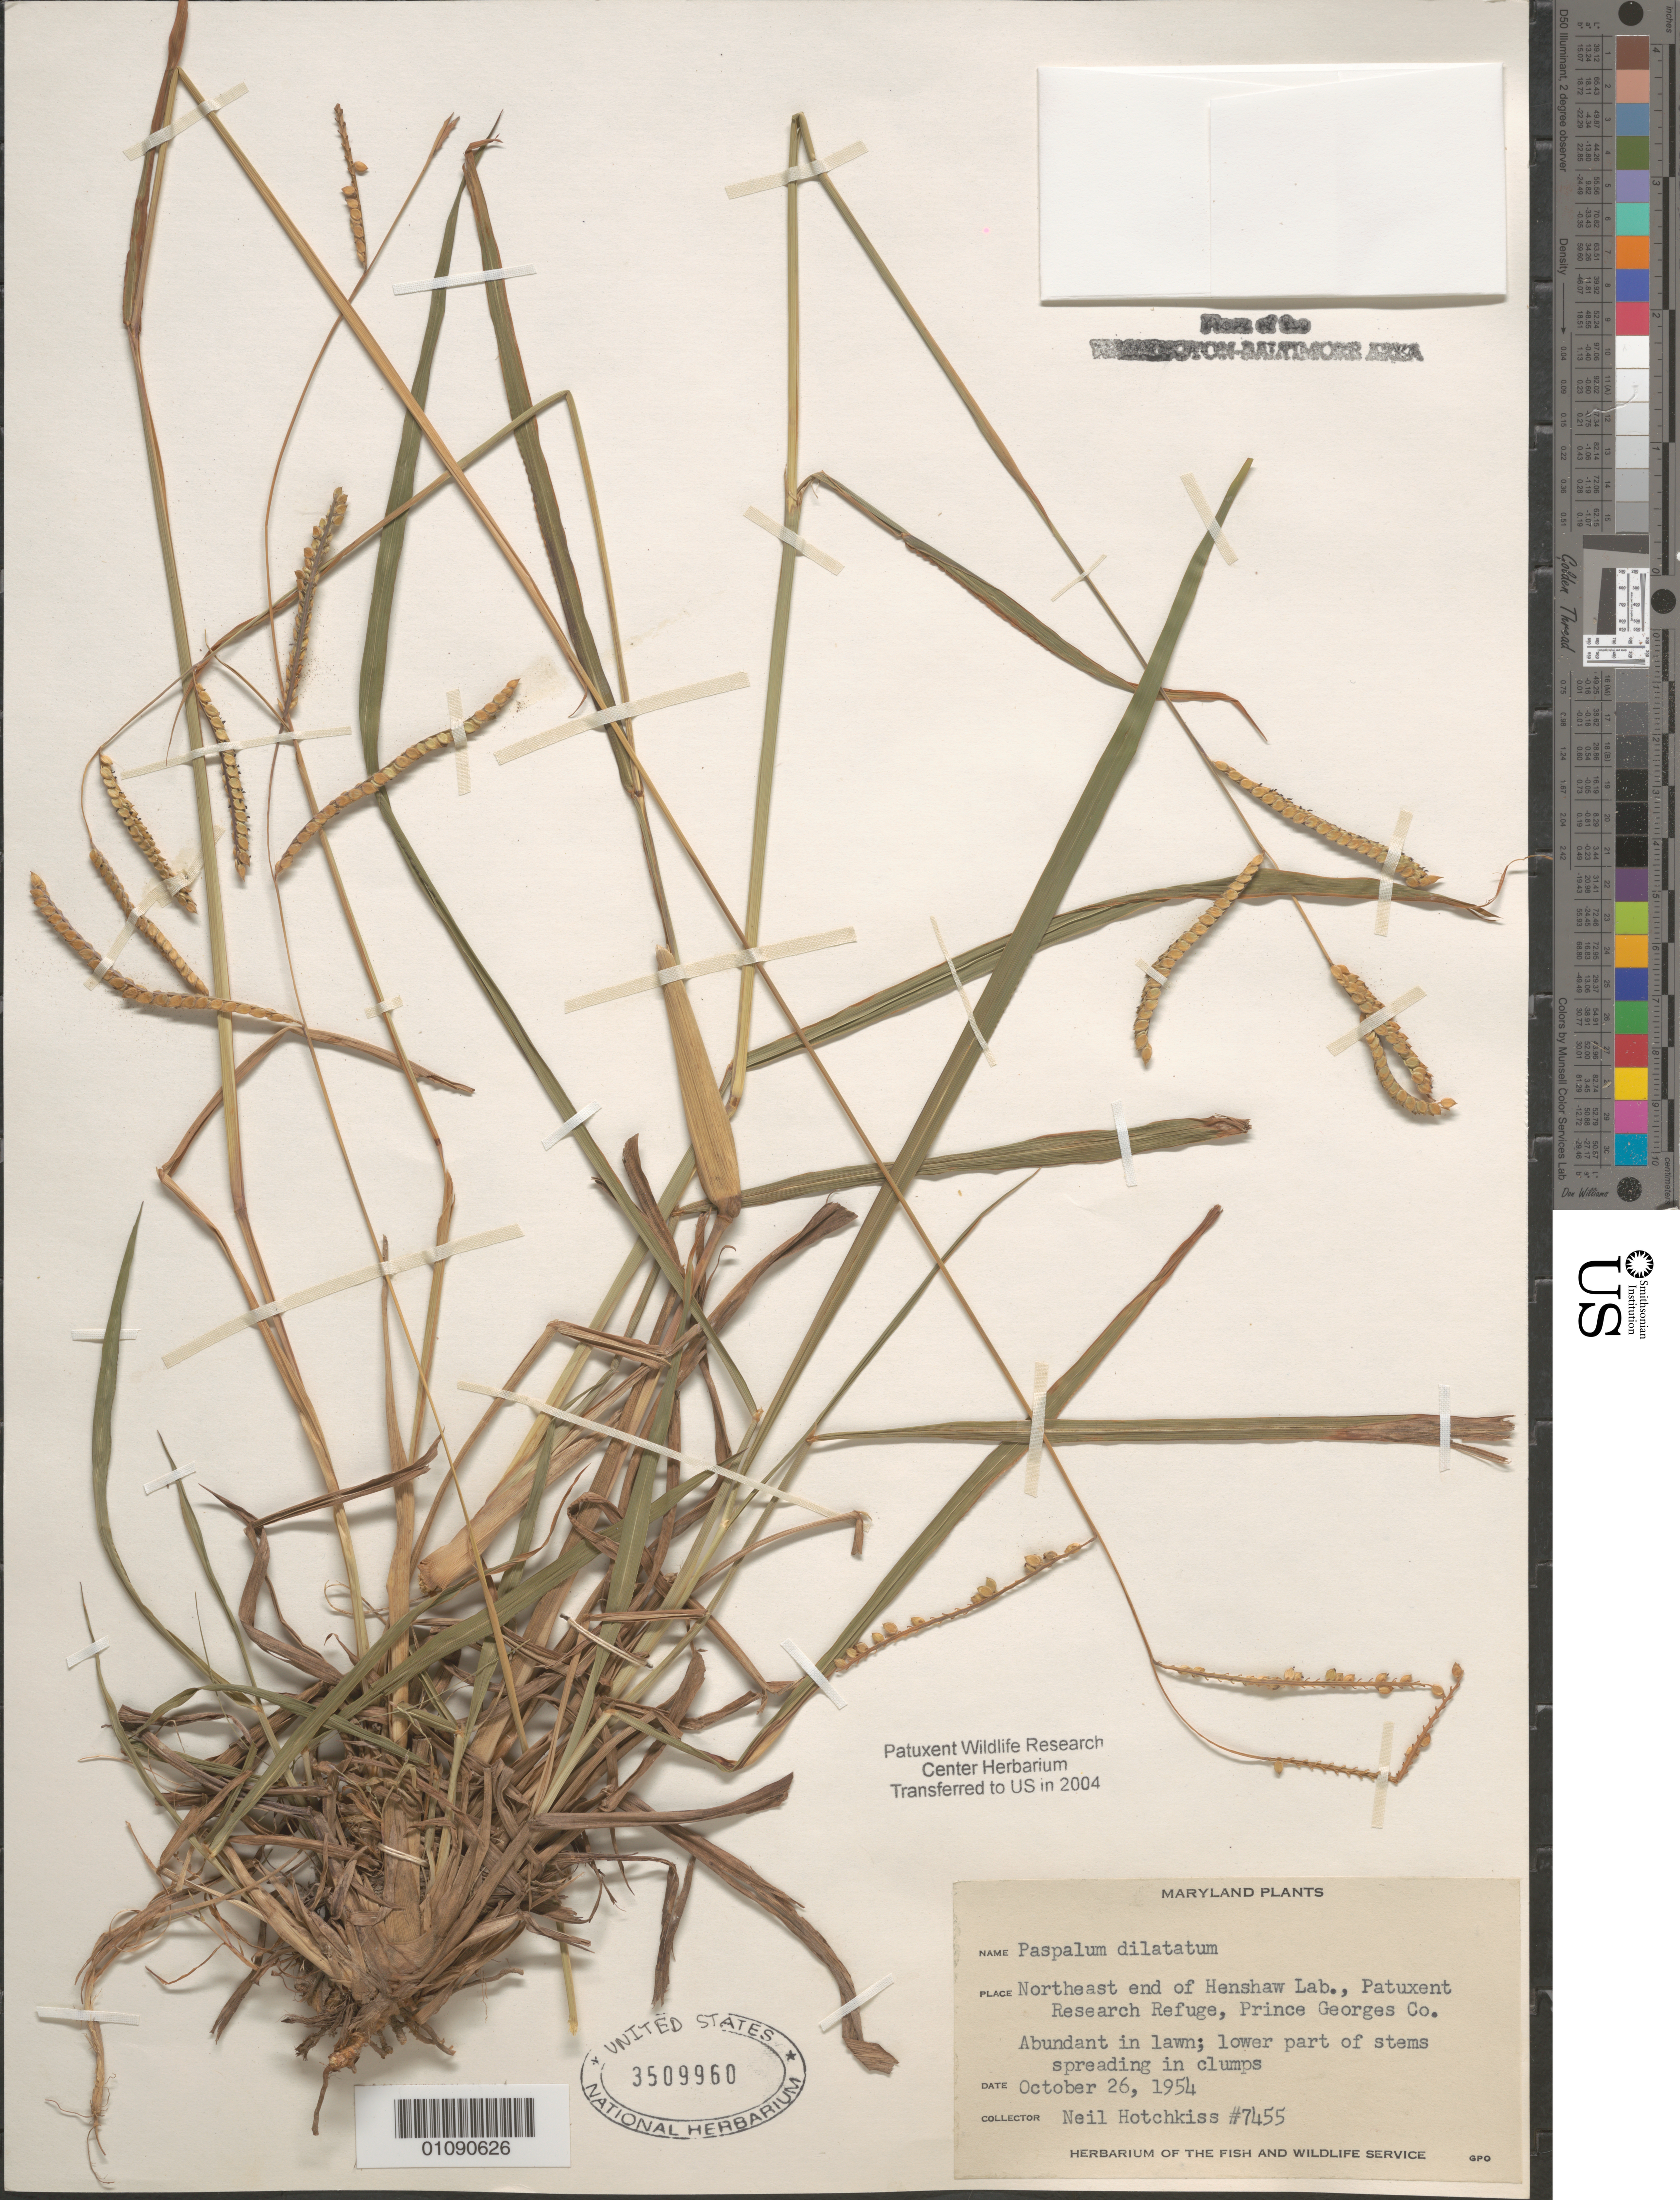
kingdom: Plantae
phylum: Tracheophyta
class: Liliopsida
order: Poales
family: Poaceae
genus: Paspalum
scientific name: Paspalum dilatatum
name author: Poir.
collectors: N. Hotchkiss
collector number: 7455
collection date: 1954-10-26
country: United States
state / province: Maryland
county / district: Prince George's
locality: N.E. end of Henshaw Lab, Patuxent Wildlife Refuge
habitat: Abundant in lawn; lower part of stems spreading in clumps.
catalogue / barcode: US 3509960